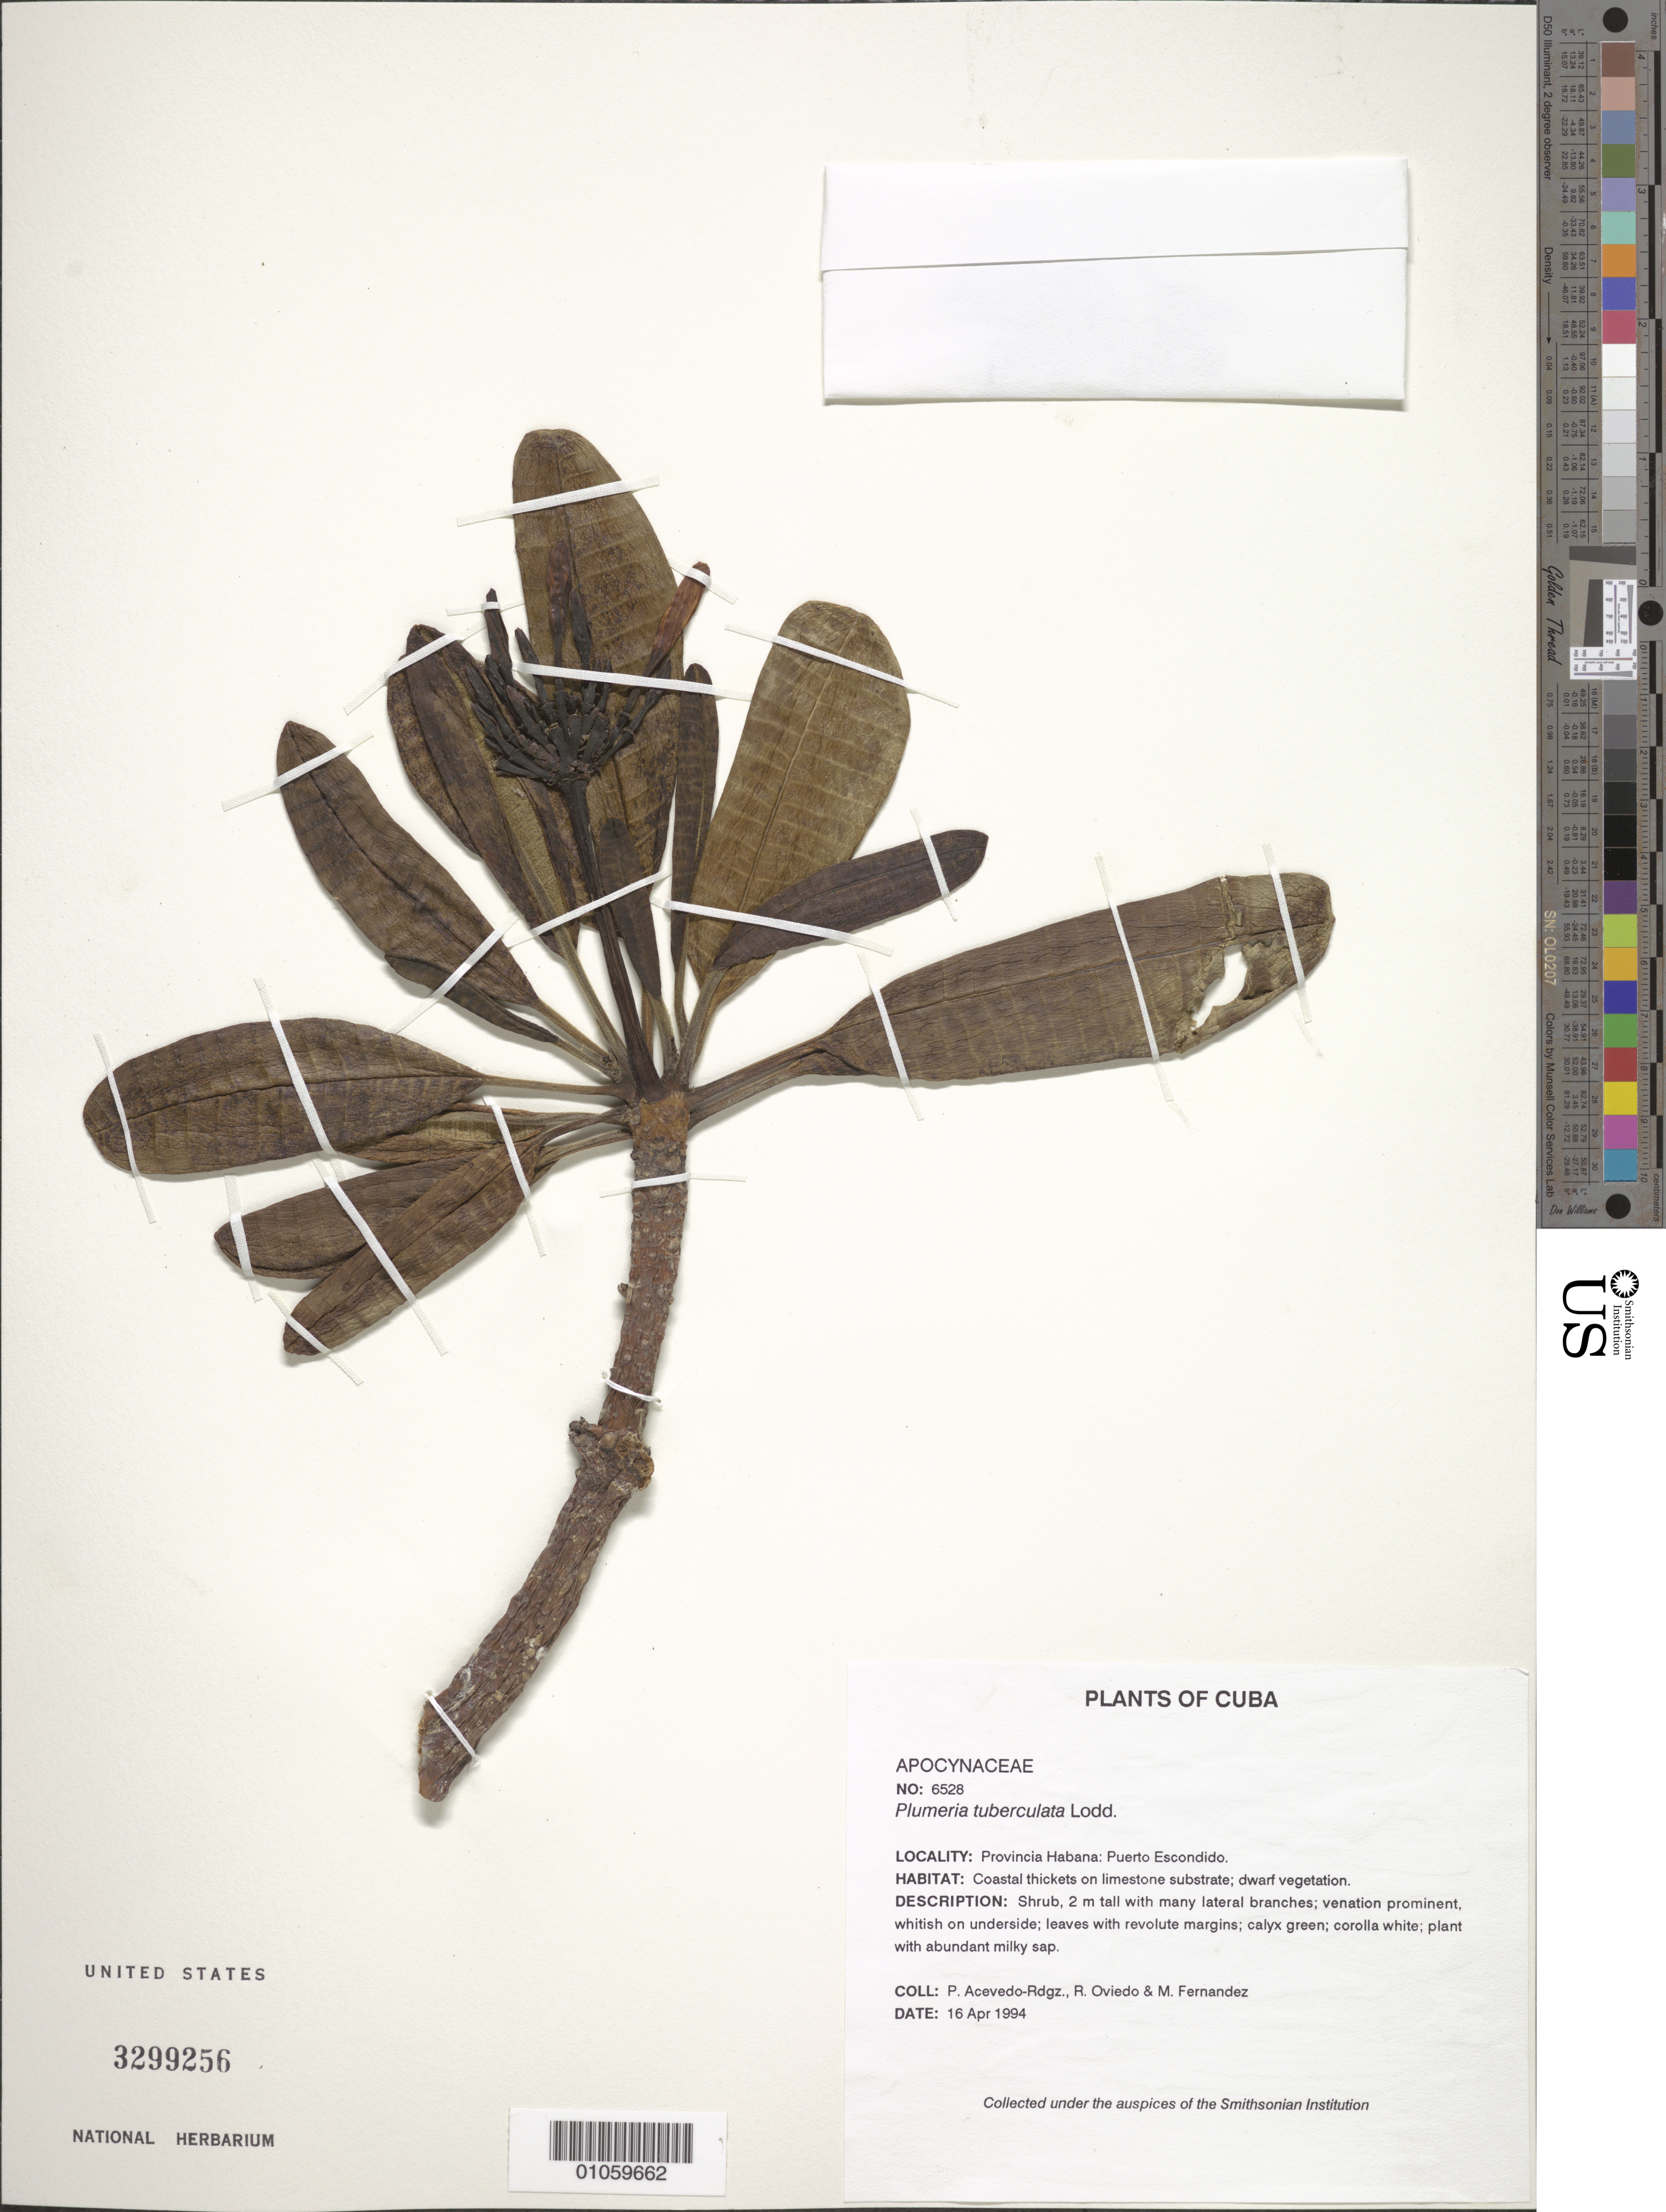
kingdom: Plantae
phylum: Tracheophyta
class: Magnoliopsida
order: Gentianales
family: Apocynaceae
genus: Plumeria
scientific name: Plumeria tuberculata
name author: G. Lodd.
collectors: P. Acevedo-Rodr., R. Oviedo & M. Fernández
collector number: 6528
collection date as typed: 16 Apr 1994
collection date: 1994-04-16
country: Cuba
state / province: Mayabeque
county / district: Municipio de Santa cruz del Norte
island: Cuba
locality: Puerto Escondido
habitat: Coastal thickets on limestone substrate; dwarf vegetation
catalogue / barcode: US 3299256